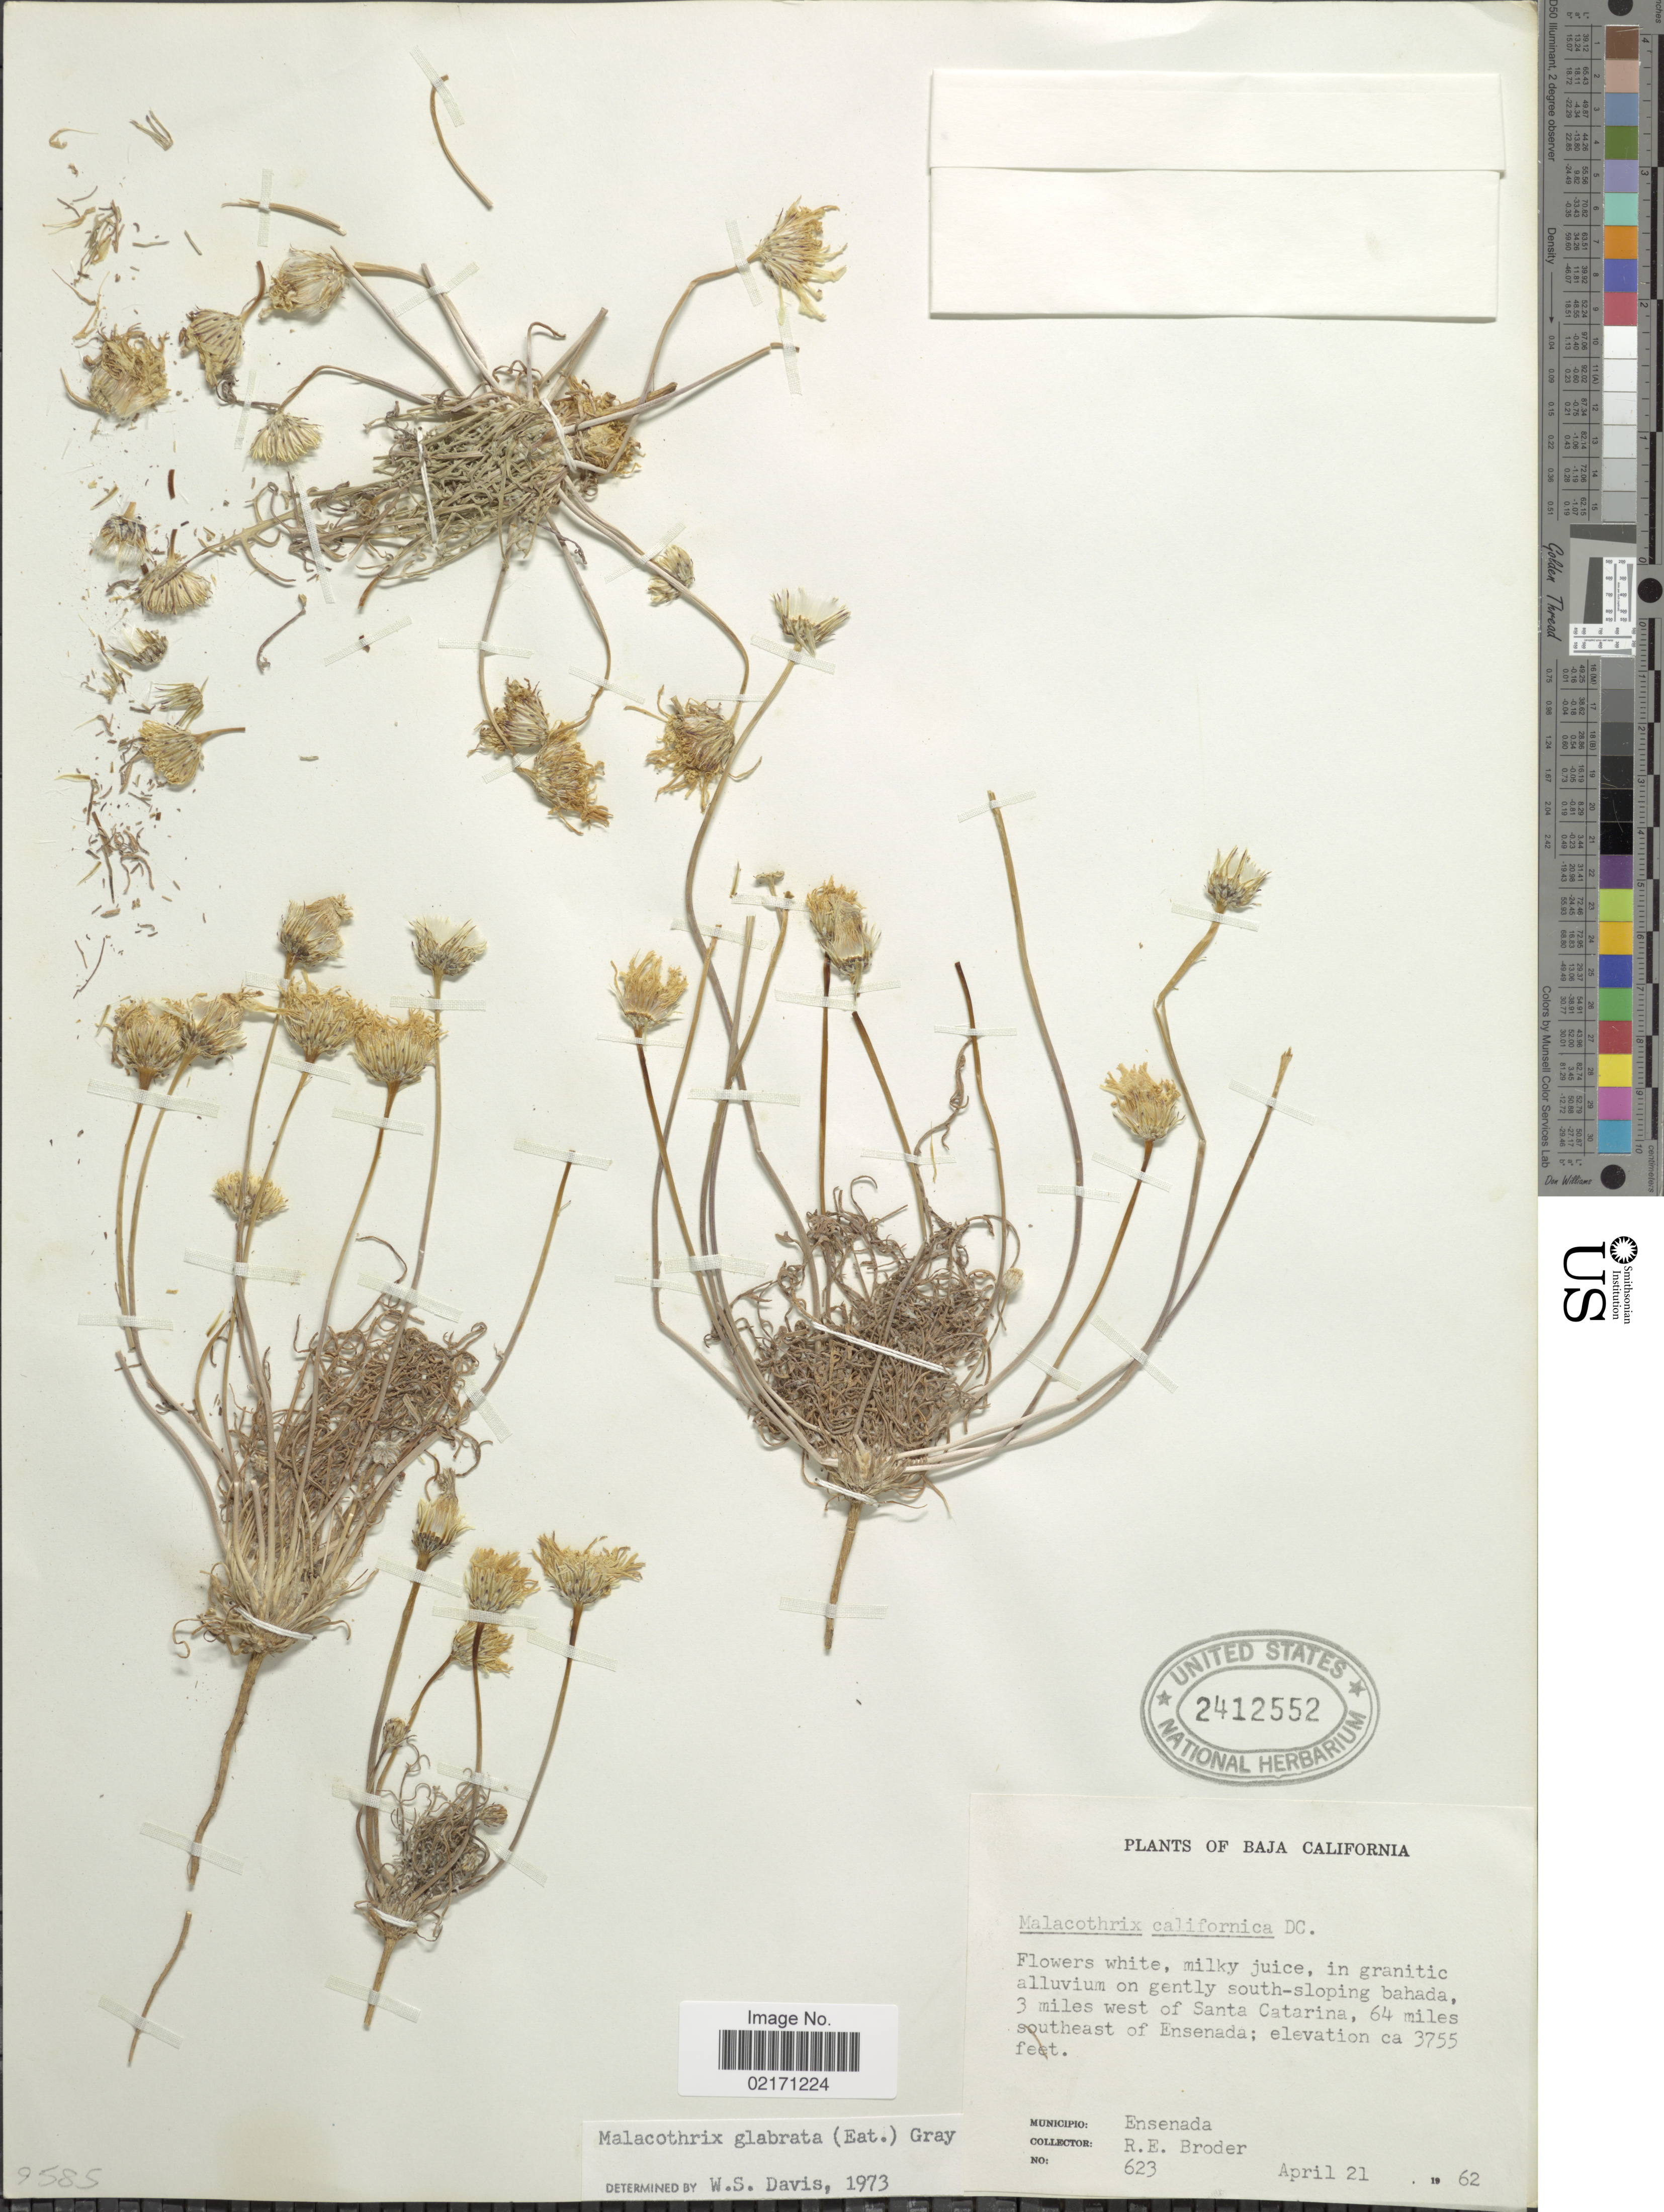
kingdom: Plantae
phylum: Tracheophyta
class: Magnoliopsida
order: Asterales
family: Asteraceae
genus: Malacothrix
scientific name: Malacothrix glabrata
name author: (A. Gray ex D.C. Eaton) A. Gray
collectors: R. Broder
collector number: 623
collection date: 1962-04-21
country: Mexico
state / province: Baja California Norte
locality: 3 miles west of Santa Catarina, 64 miles southeast of Ensenada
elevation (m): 1145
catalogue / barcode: US 2412552